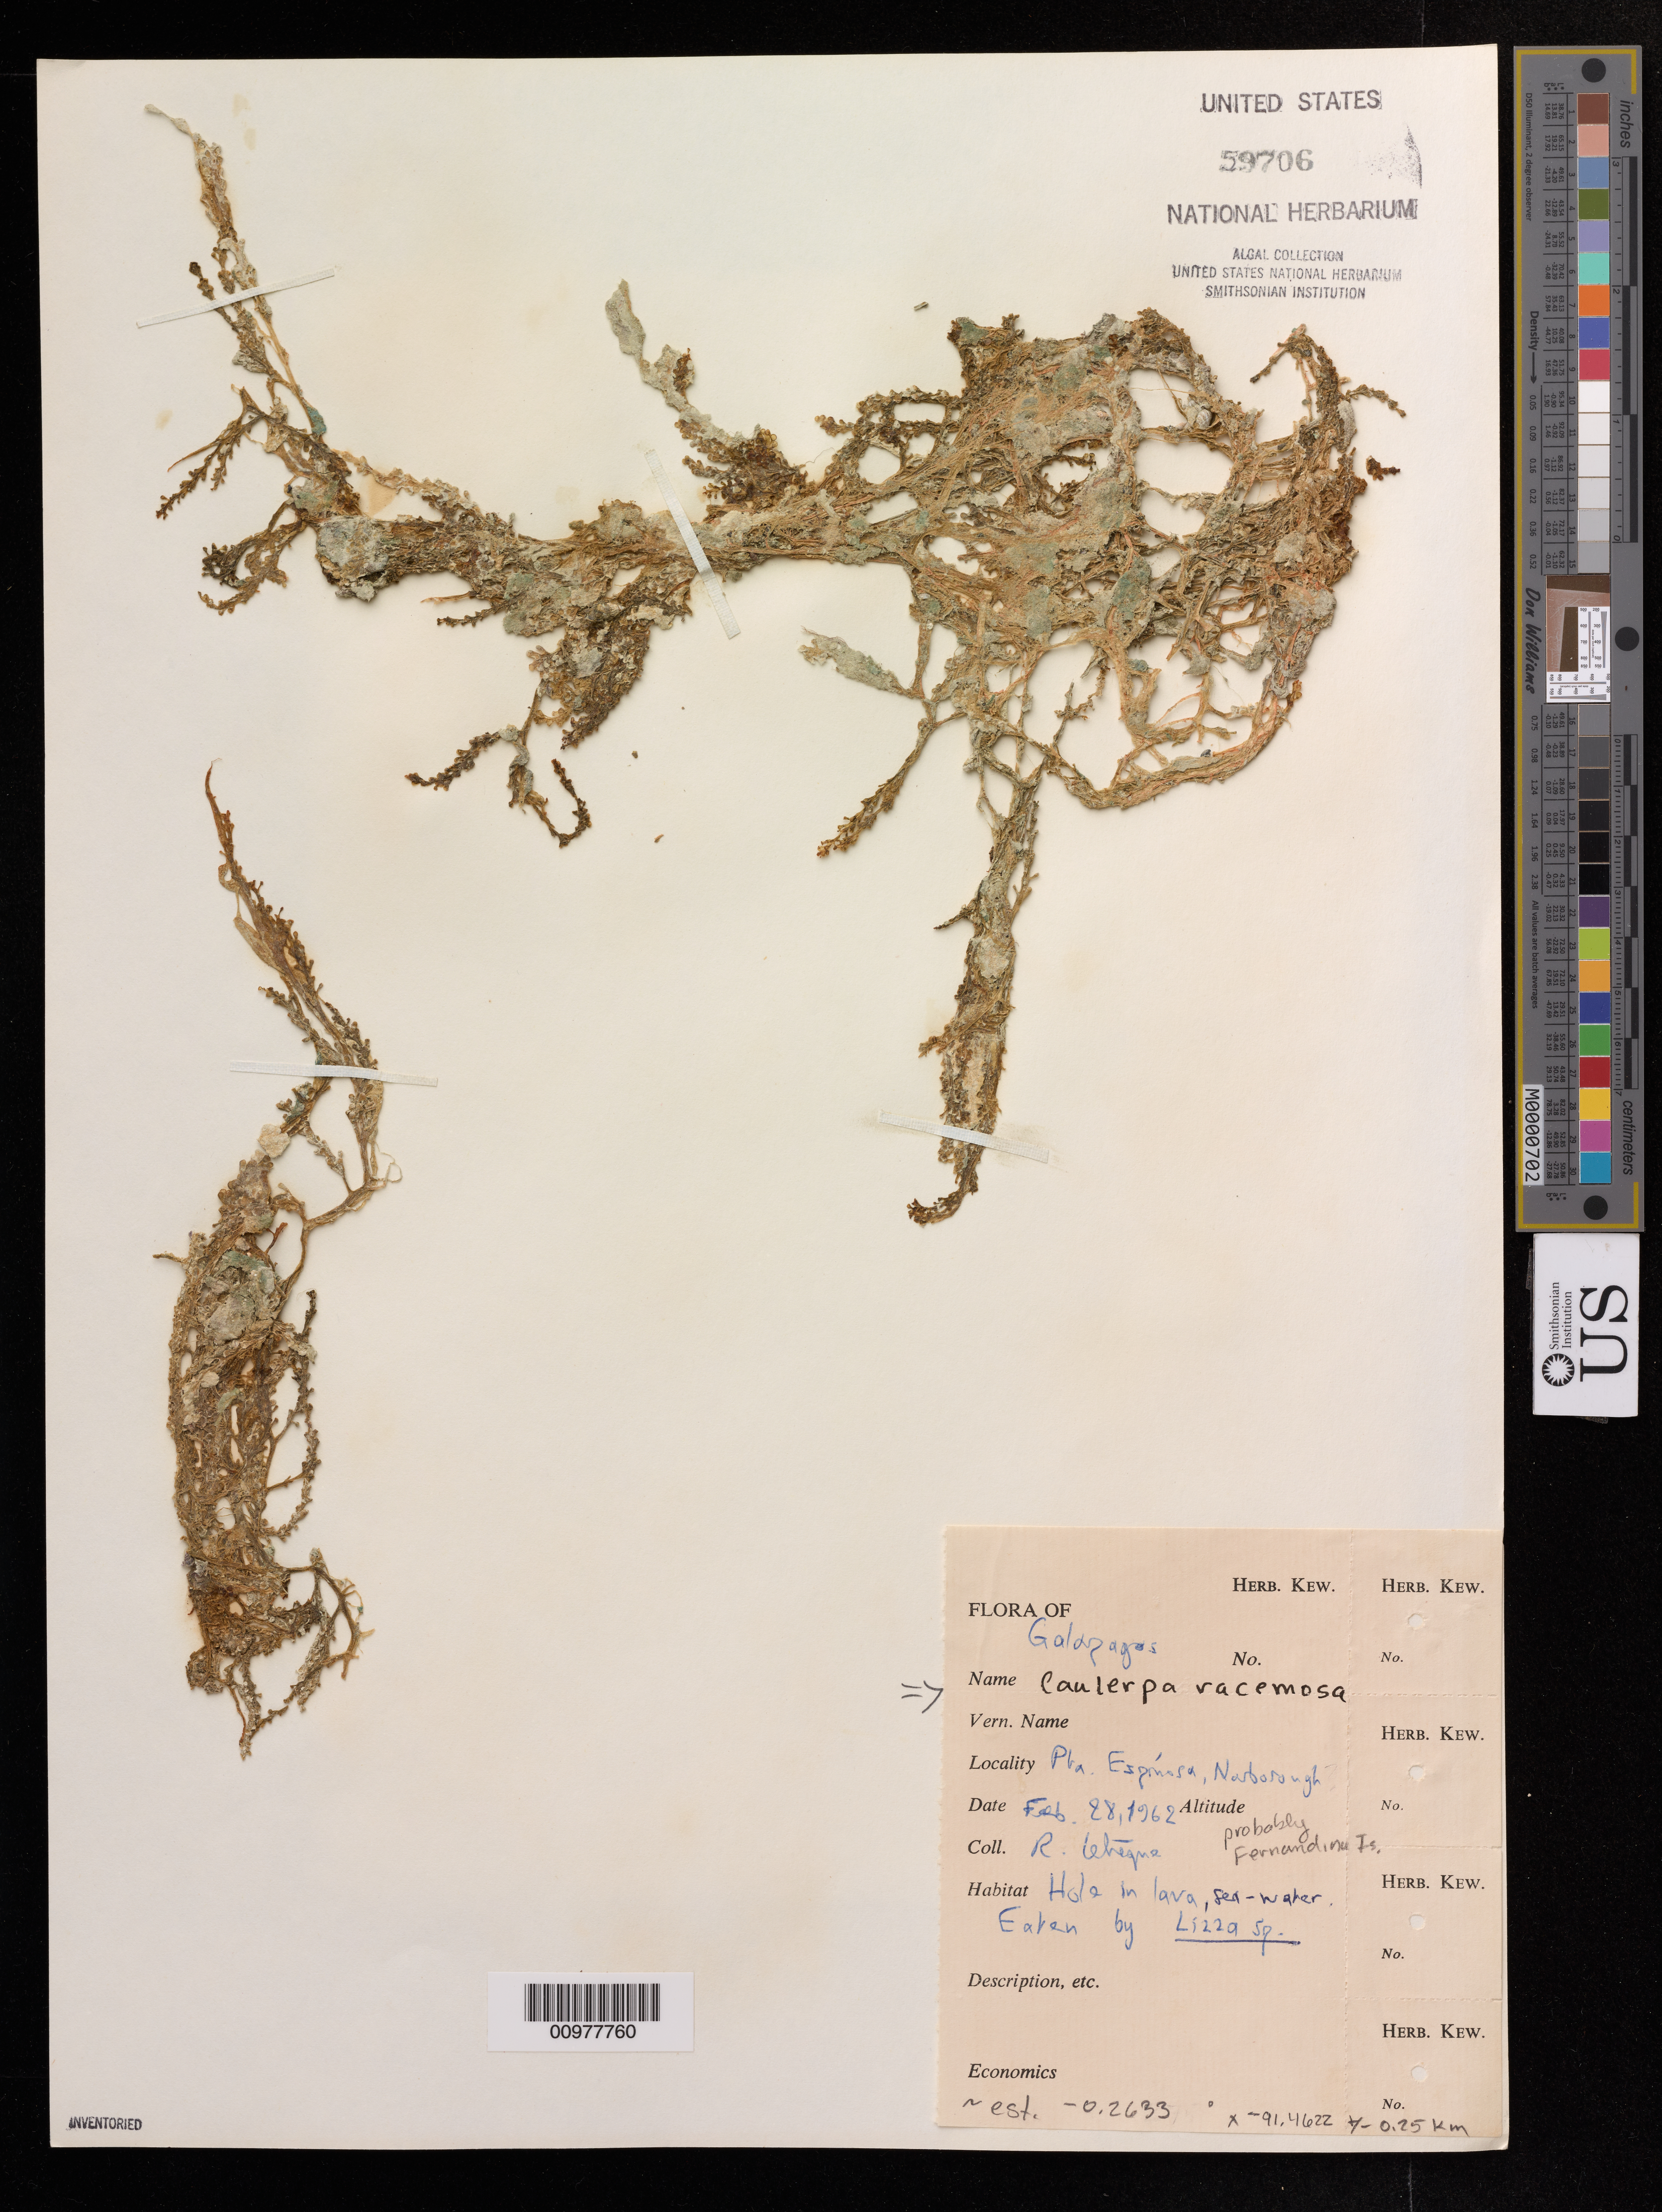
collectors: R. Lebeque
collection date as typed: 28 Feb 1962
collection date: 1962-02-28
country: Ecuador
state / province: Colón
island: Fernandina [Narborough]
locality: Punta Espinosa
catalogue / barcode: US 59706